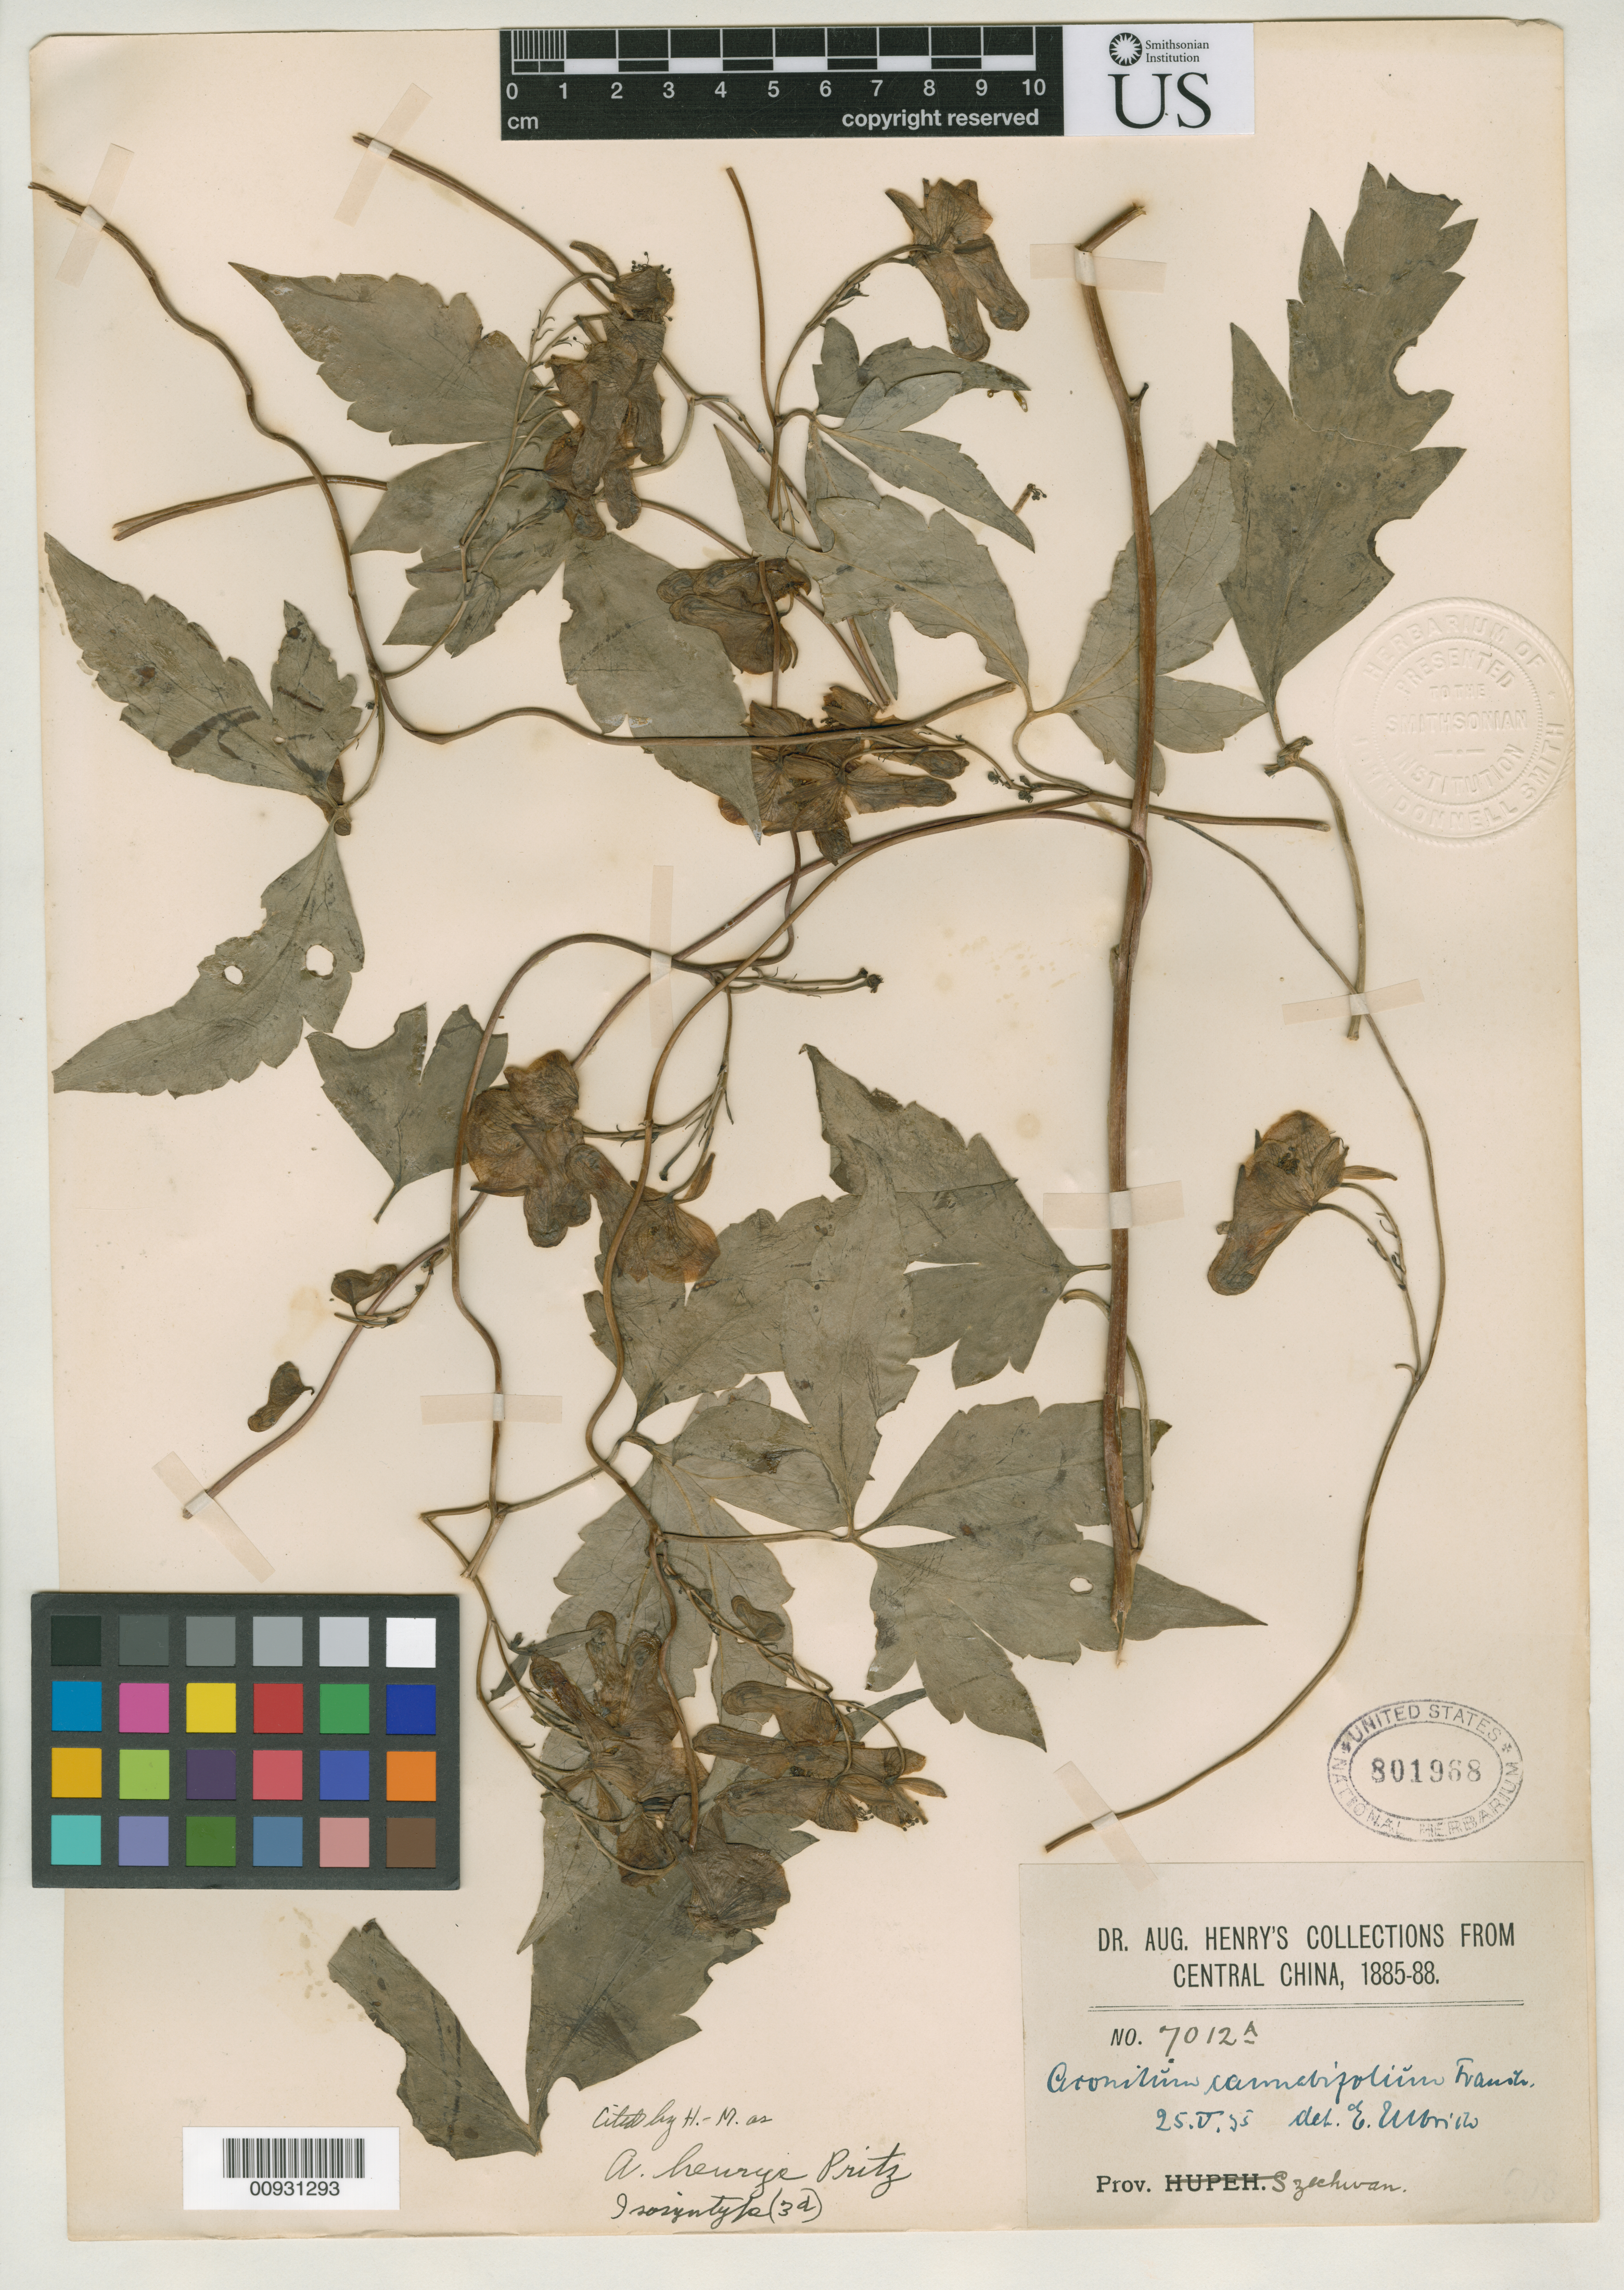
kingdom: Plantae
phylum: Tracheophyta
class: Magnoliopsida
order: Ranunculales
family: Ranunculaceae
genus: Aconitum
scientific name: Aconitum henryi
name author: E. Pritz. in Diels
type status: Isosyntype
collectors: A. Henry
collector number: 7012 A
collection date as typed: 1885 to -- --- 1888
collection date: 1885/1888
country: China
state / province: Sichuan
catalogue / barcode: US 801968